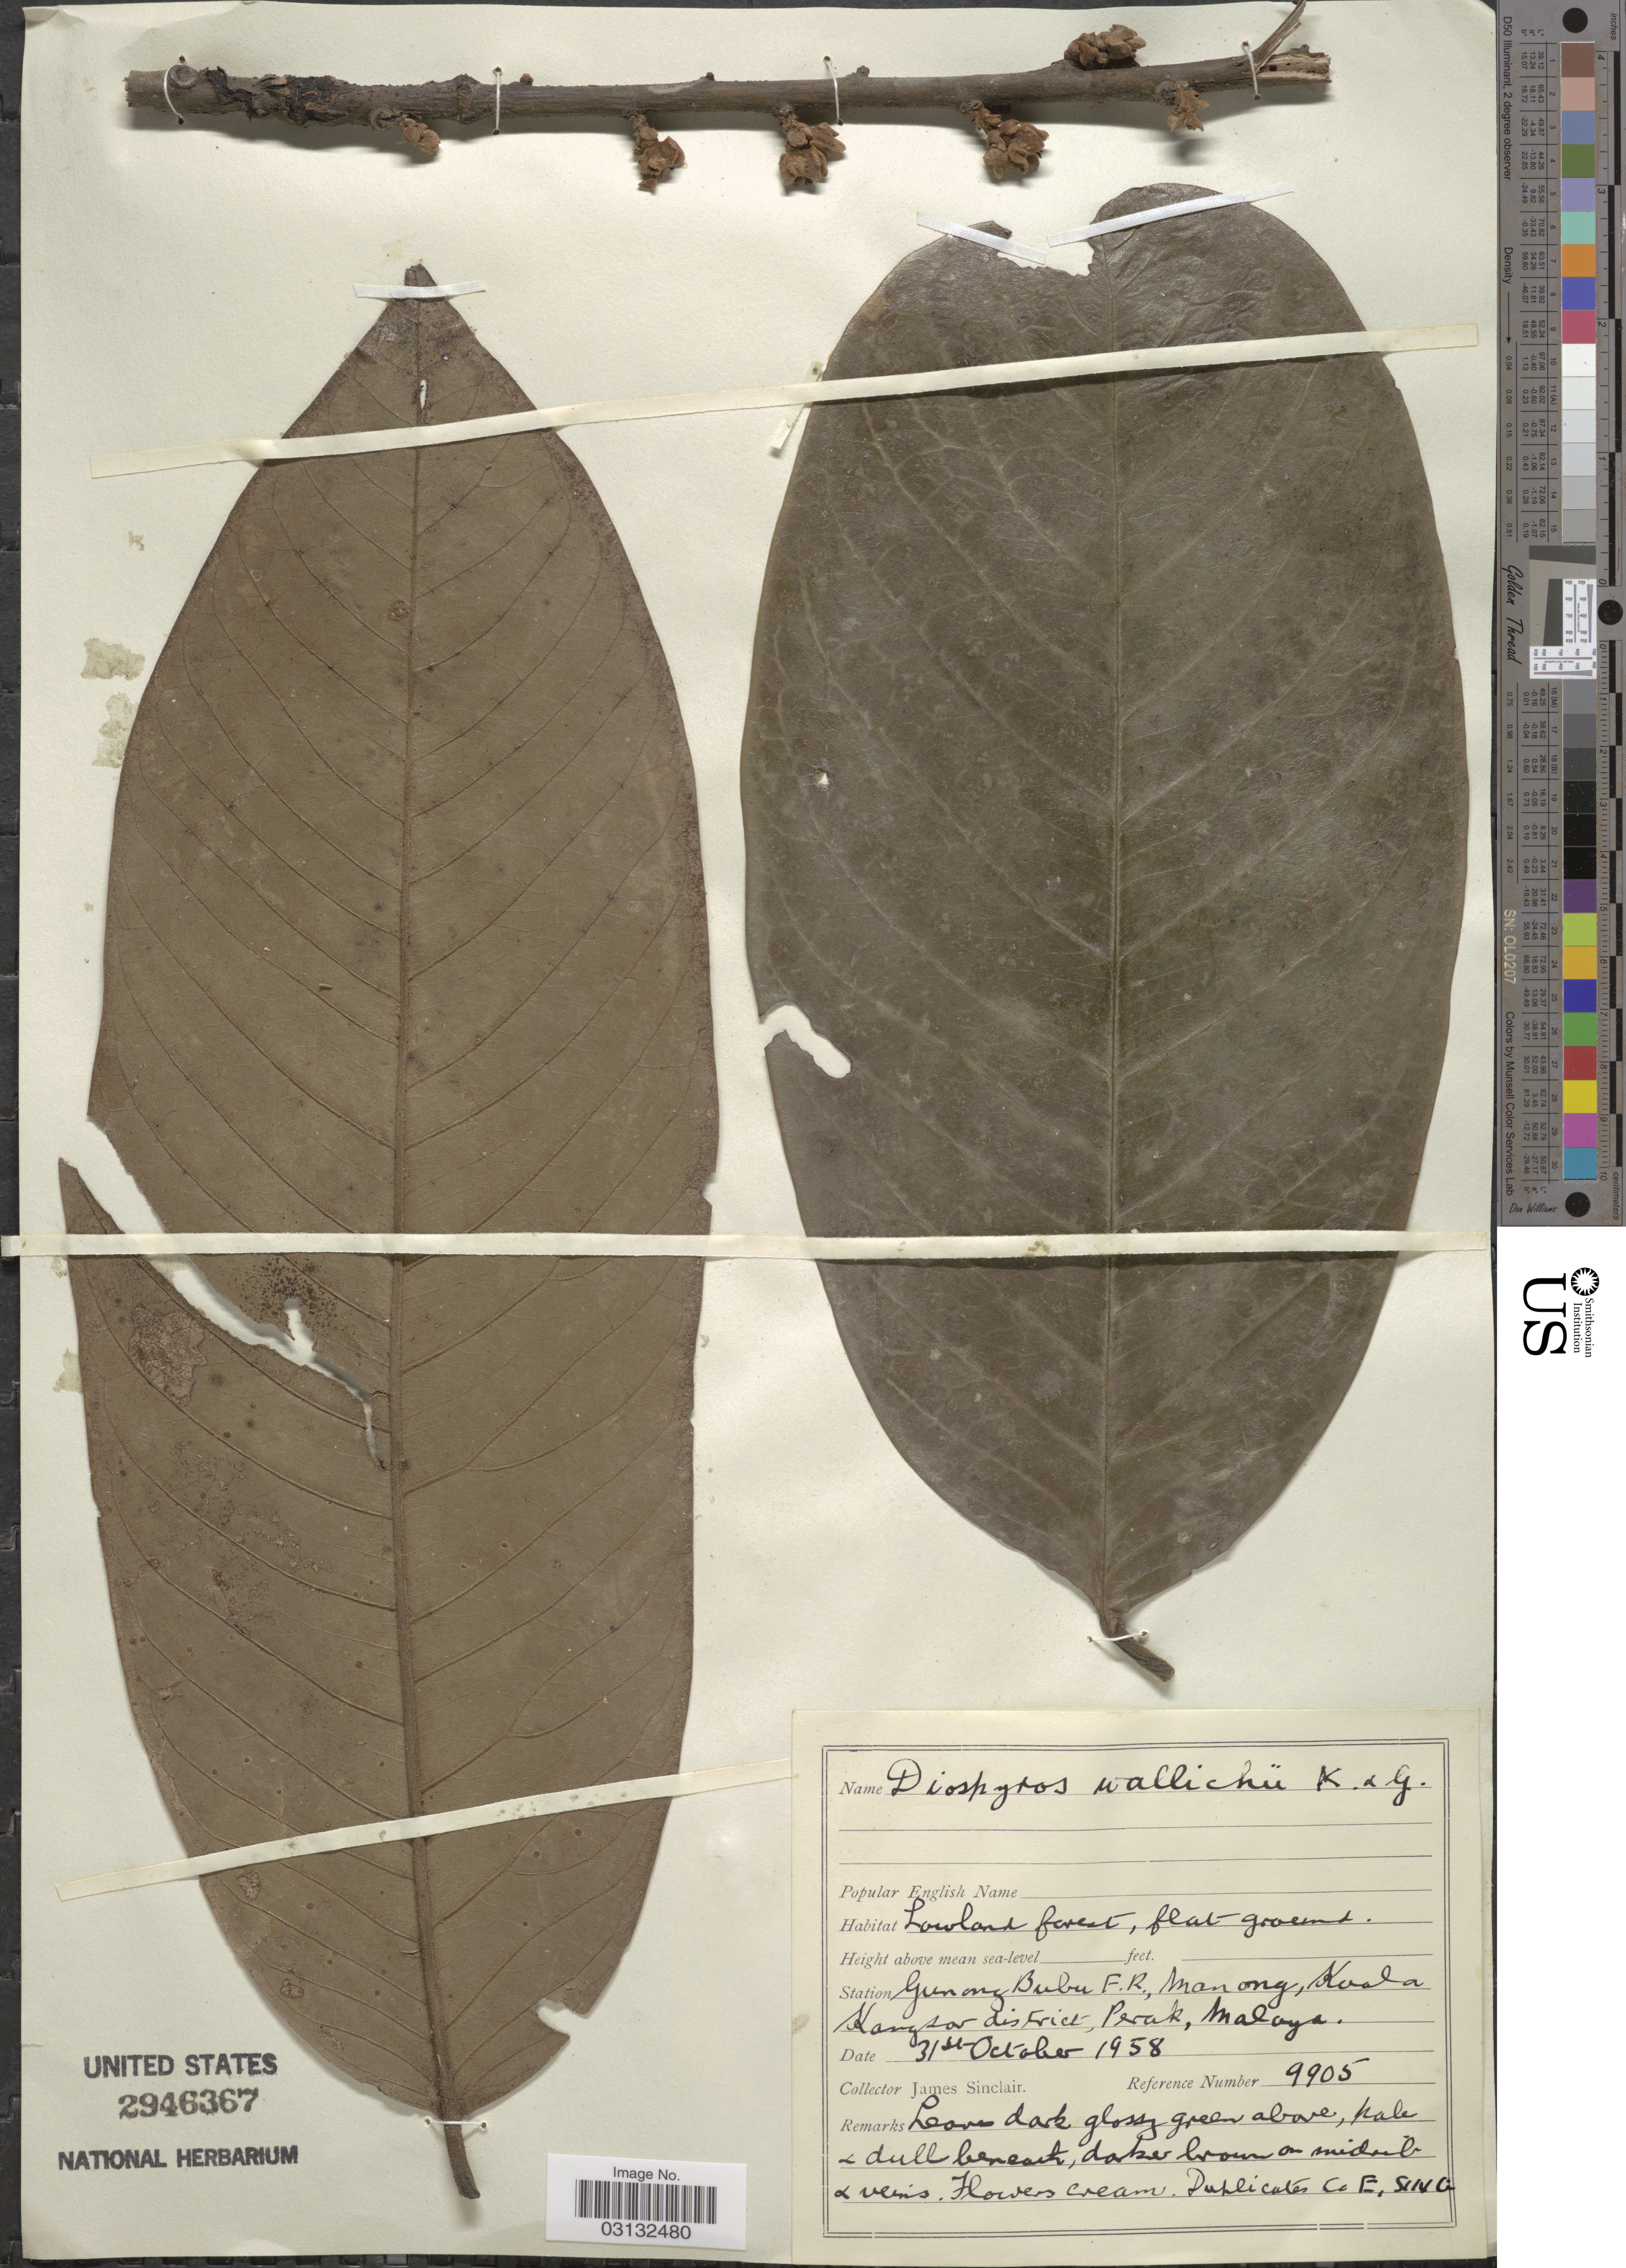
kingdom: Plantae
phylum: Tracheophyta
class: Magnoliopsida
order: Ericales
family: Ebenaceae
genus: Diospyros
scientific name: Diospyros wallichii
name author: King & Gamble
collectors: J. Sinclair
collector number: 9905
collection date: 1958-10-31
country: Malaysia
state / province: Perak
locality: Gunong Bubu F.R., Manong, Kuala Kangsor district, Malaya.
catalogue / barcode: US 2946367